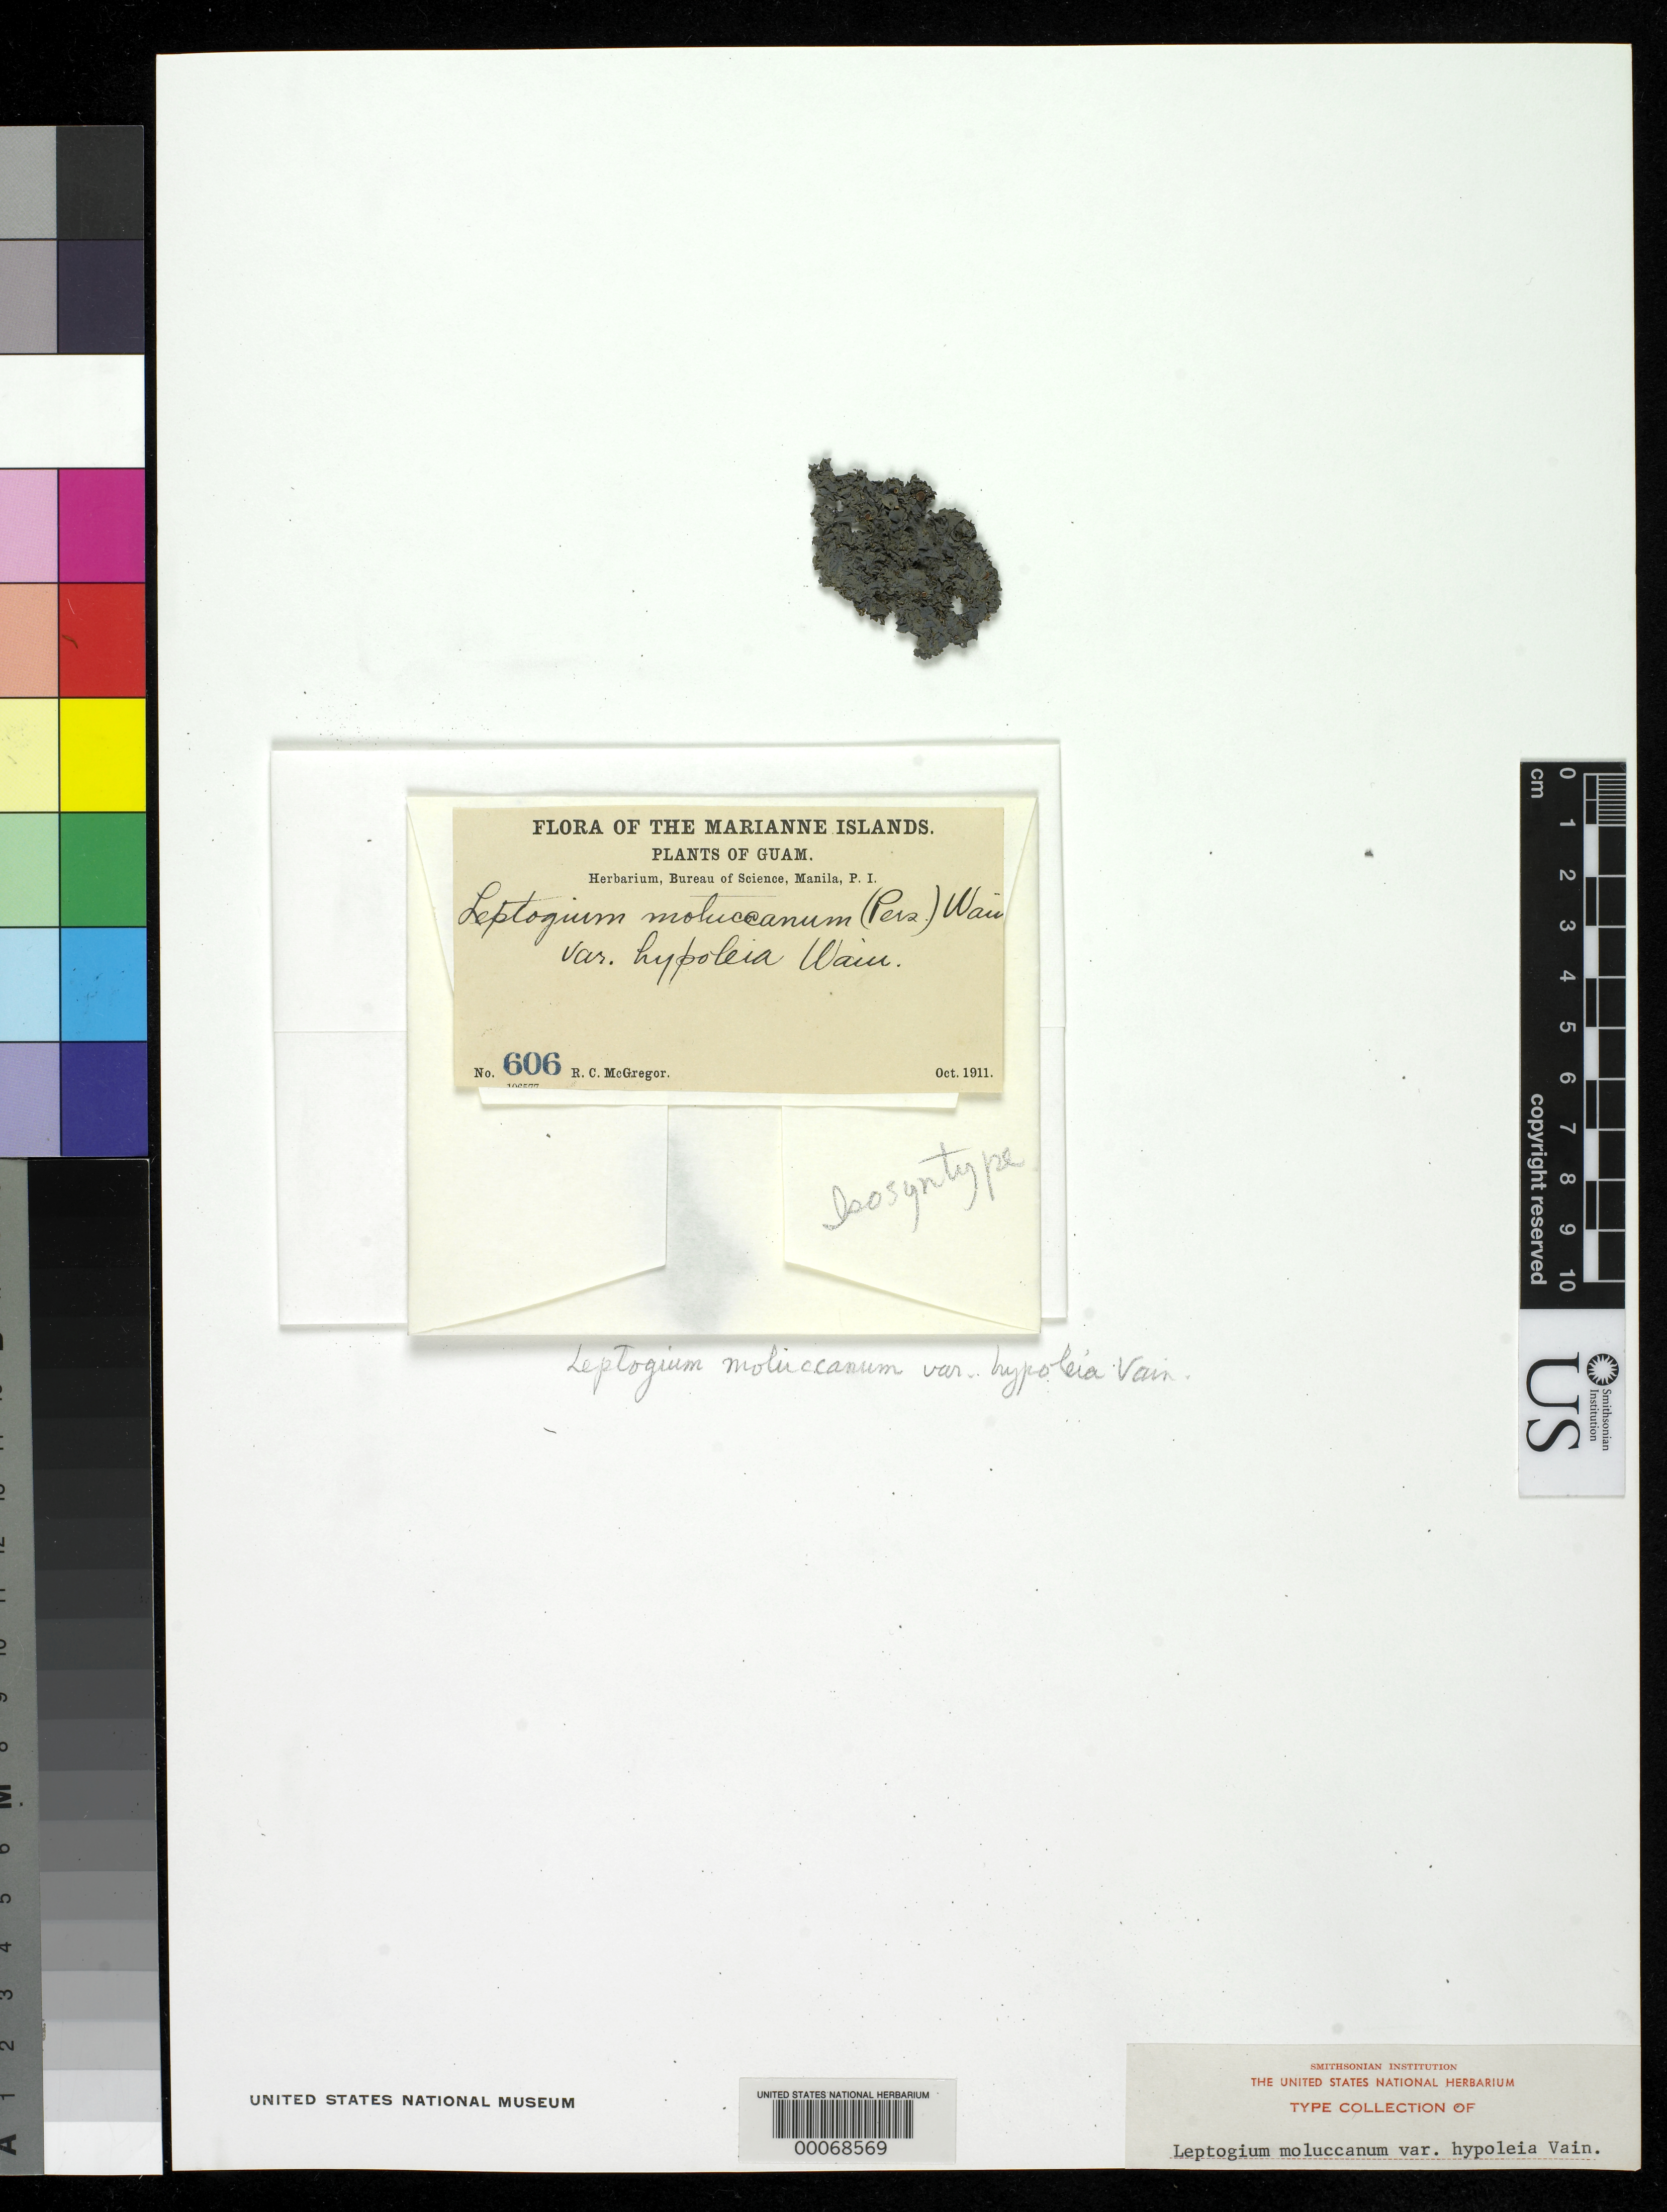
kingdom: Fungi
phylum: Ascomycota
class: Lecanoromycetes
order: Peltigerales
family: Collemataceae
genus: Leptogium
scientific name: Leptogium moluccanum var. hypoleia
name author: Vain.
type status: Isosyntype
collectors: R. C. McGregor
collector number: Bur. Sci. 606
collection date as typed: Oct 1911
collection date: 1911-10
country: Guam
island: Guam